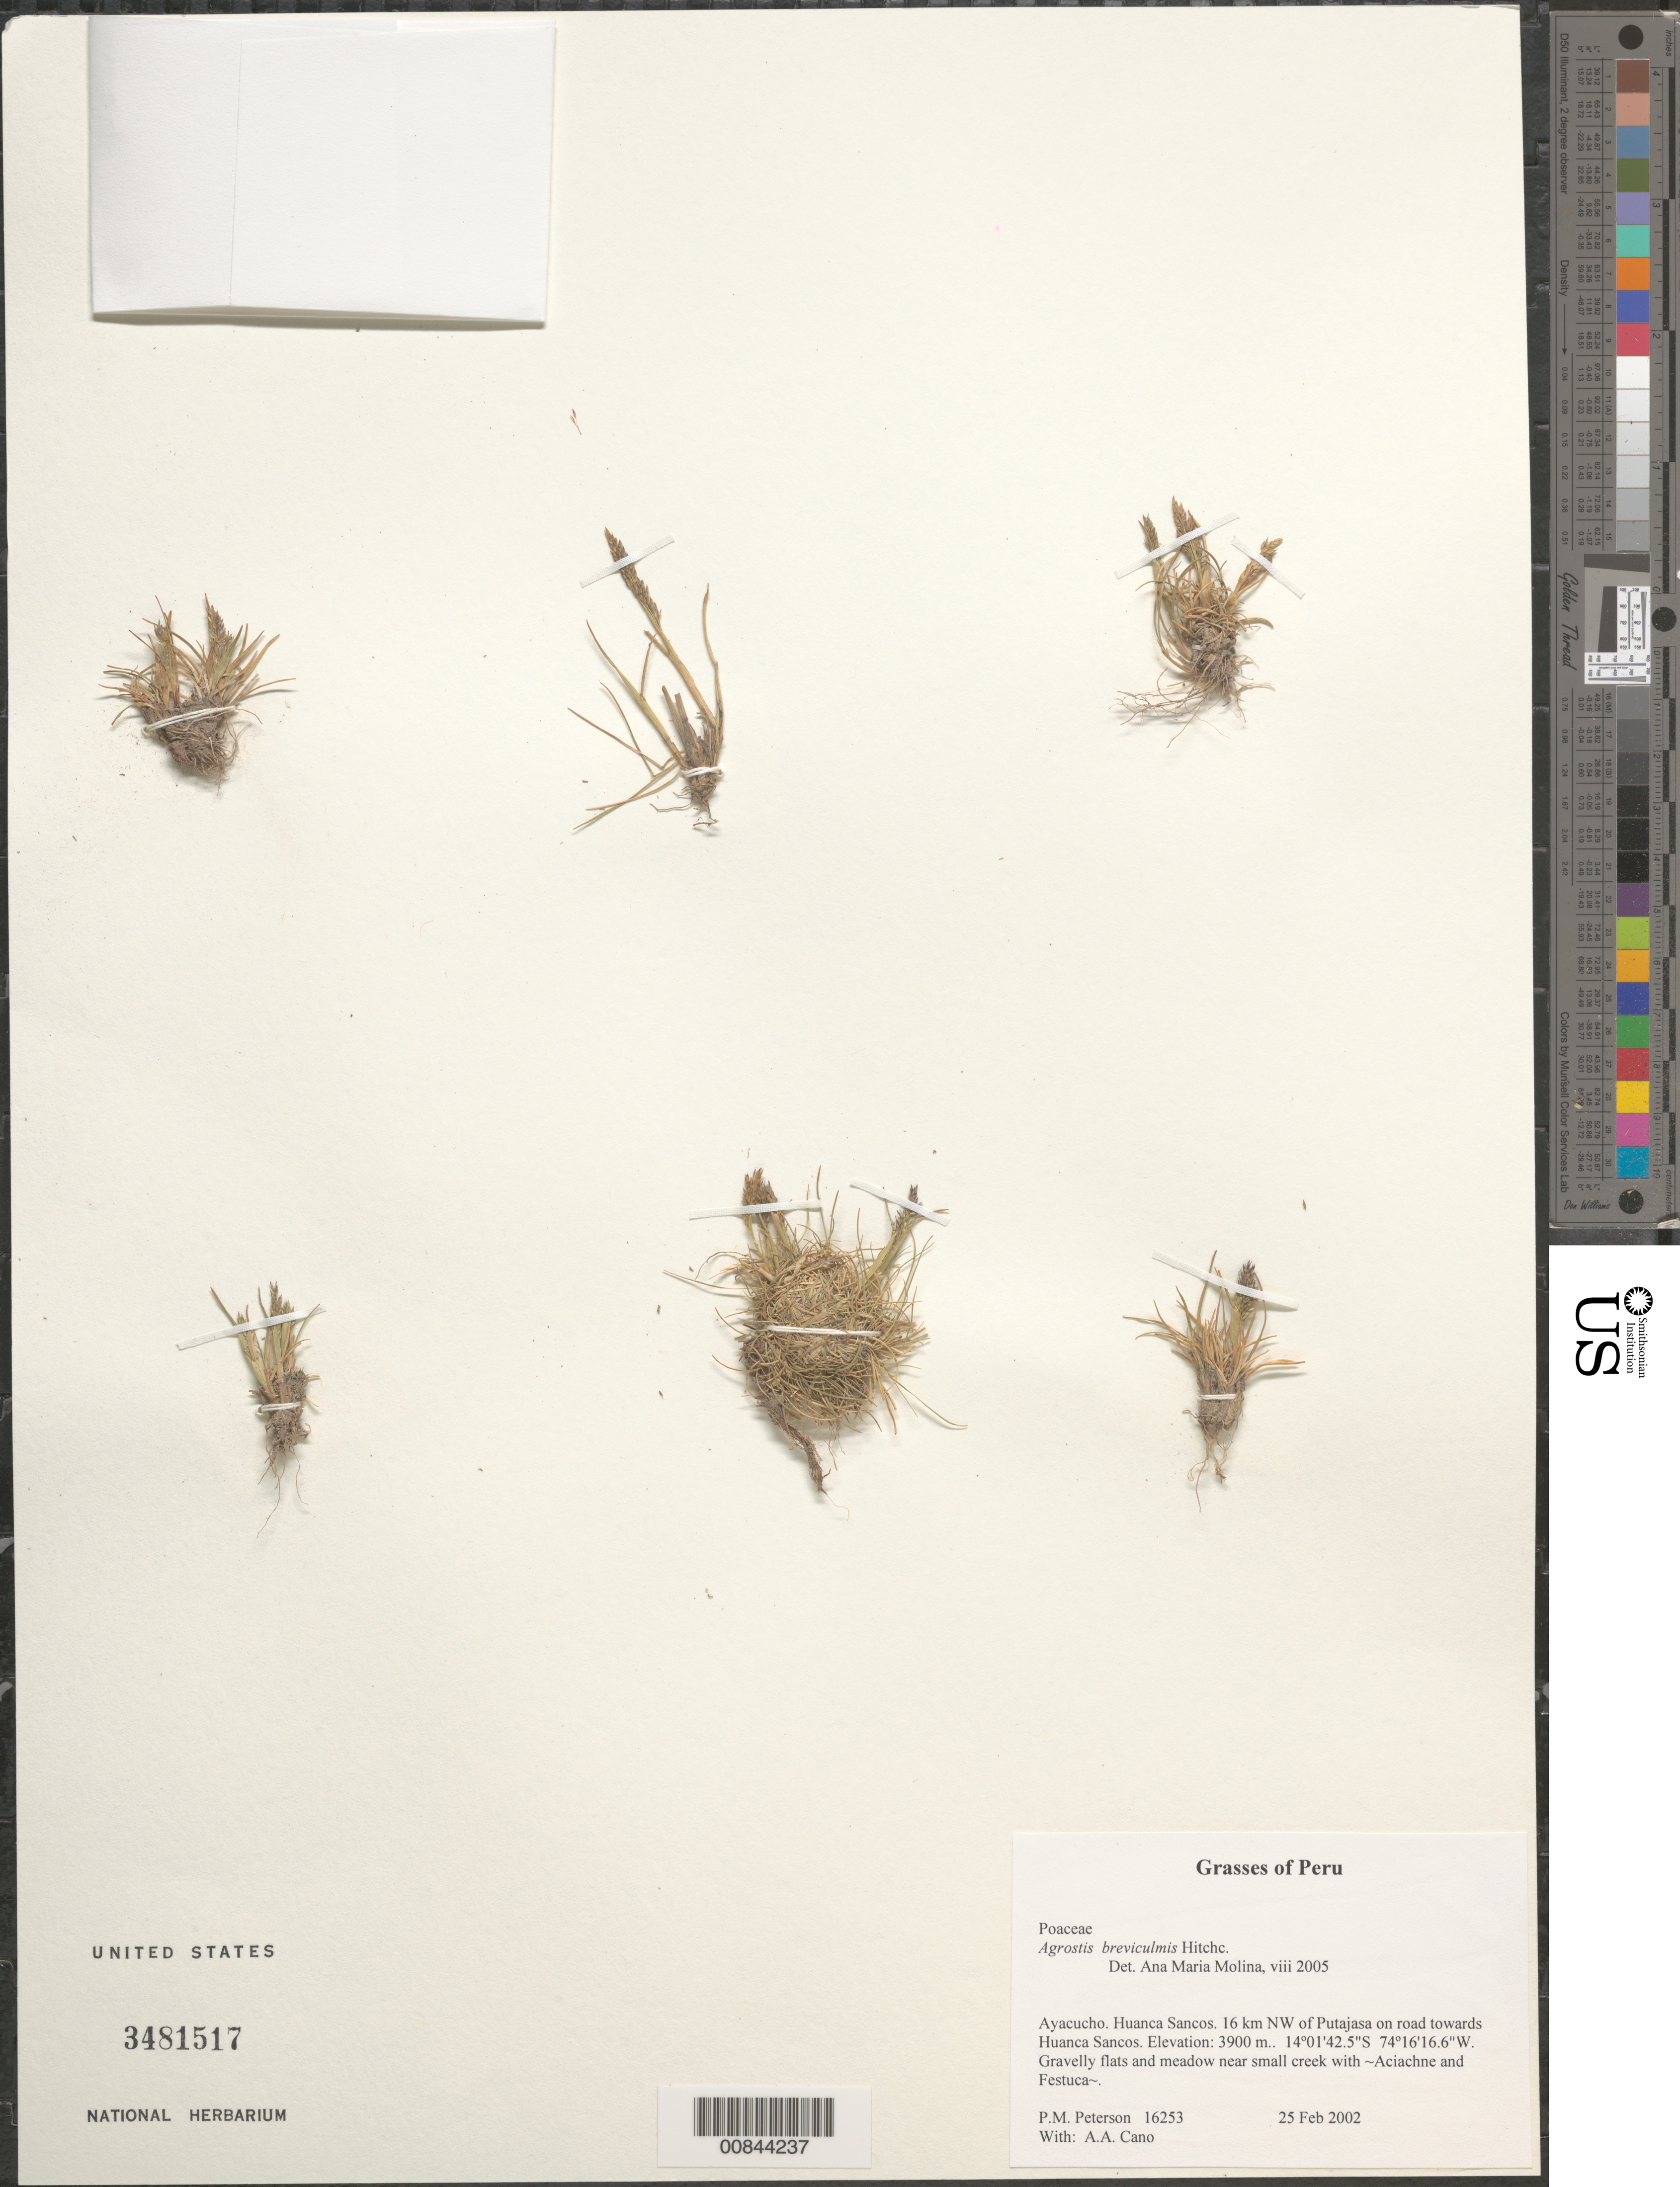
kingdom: Plantae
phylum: Tracheophyta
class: Liliopsida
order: Poales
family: Poaceae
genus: Agrostis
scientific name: Agrostis breviculmis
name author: Hitchc.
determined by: Molina, Ana M. de R.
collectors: P. M. Peterson, A. Cano, M. I. La Torre, A. Ramírez & D. Susanibar Cruz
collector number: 16253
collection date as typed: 25 Feb 2002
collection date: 2002-02-25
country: Peru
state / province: Ayacucho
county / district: Huanca Sancos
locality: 16 km NW of Putajasa on road towards Huanca Sancos.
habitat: Gravelly flats and meadow near small creek with ~Aciachne and Festuca~.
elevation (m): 3900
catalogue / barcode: US 3481517